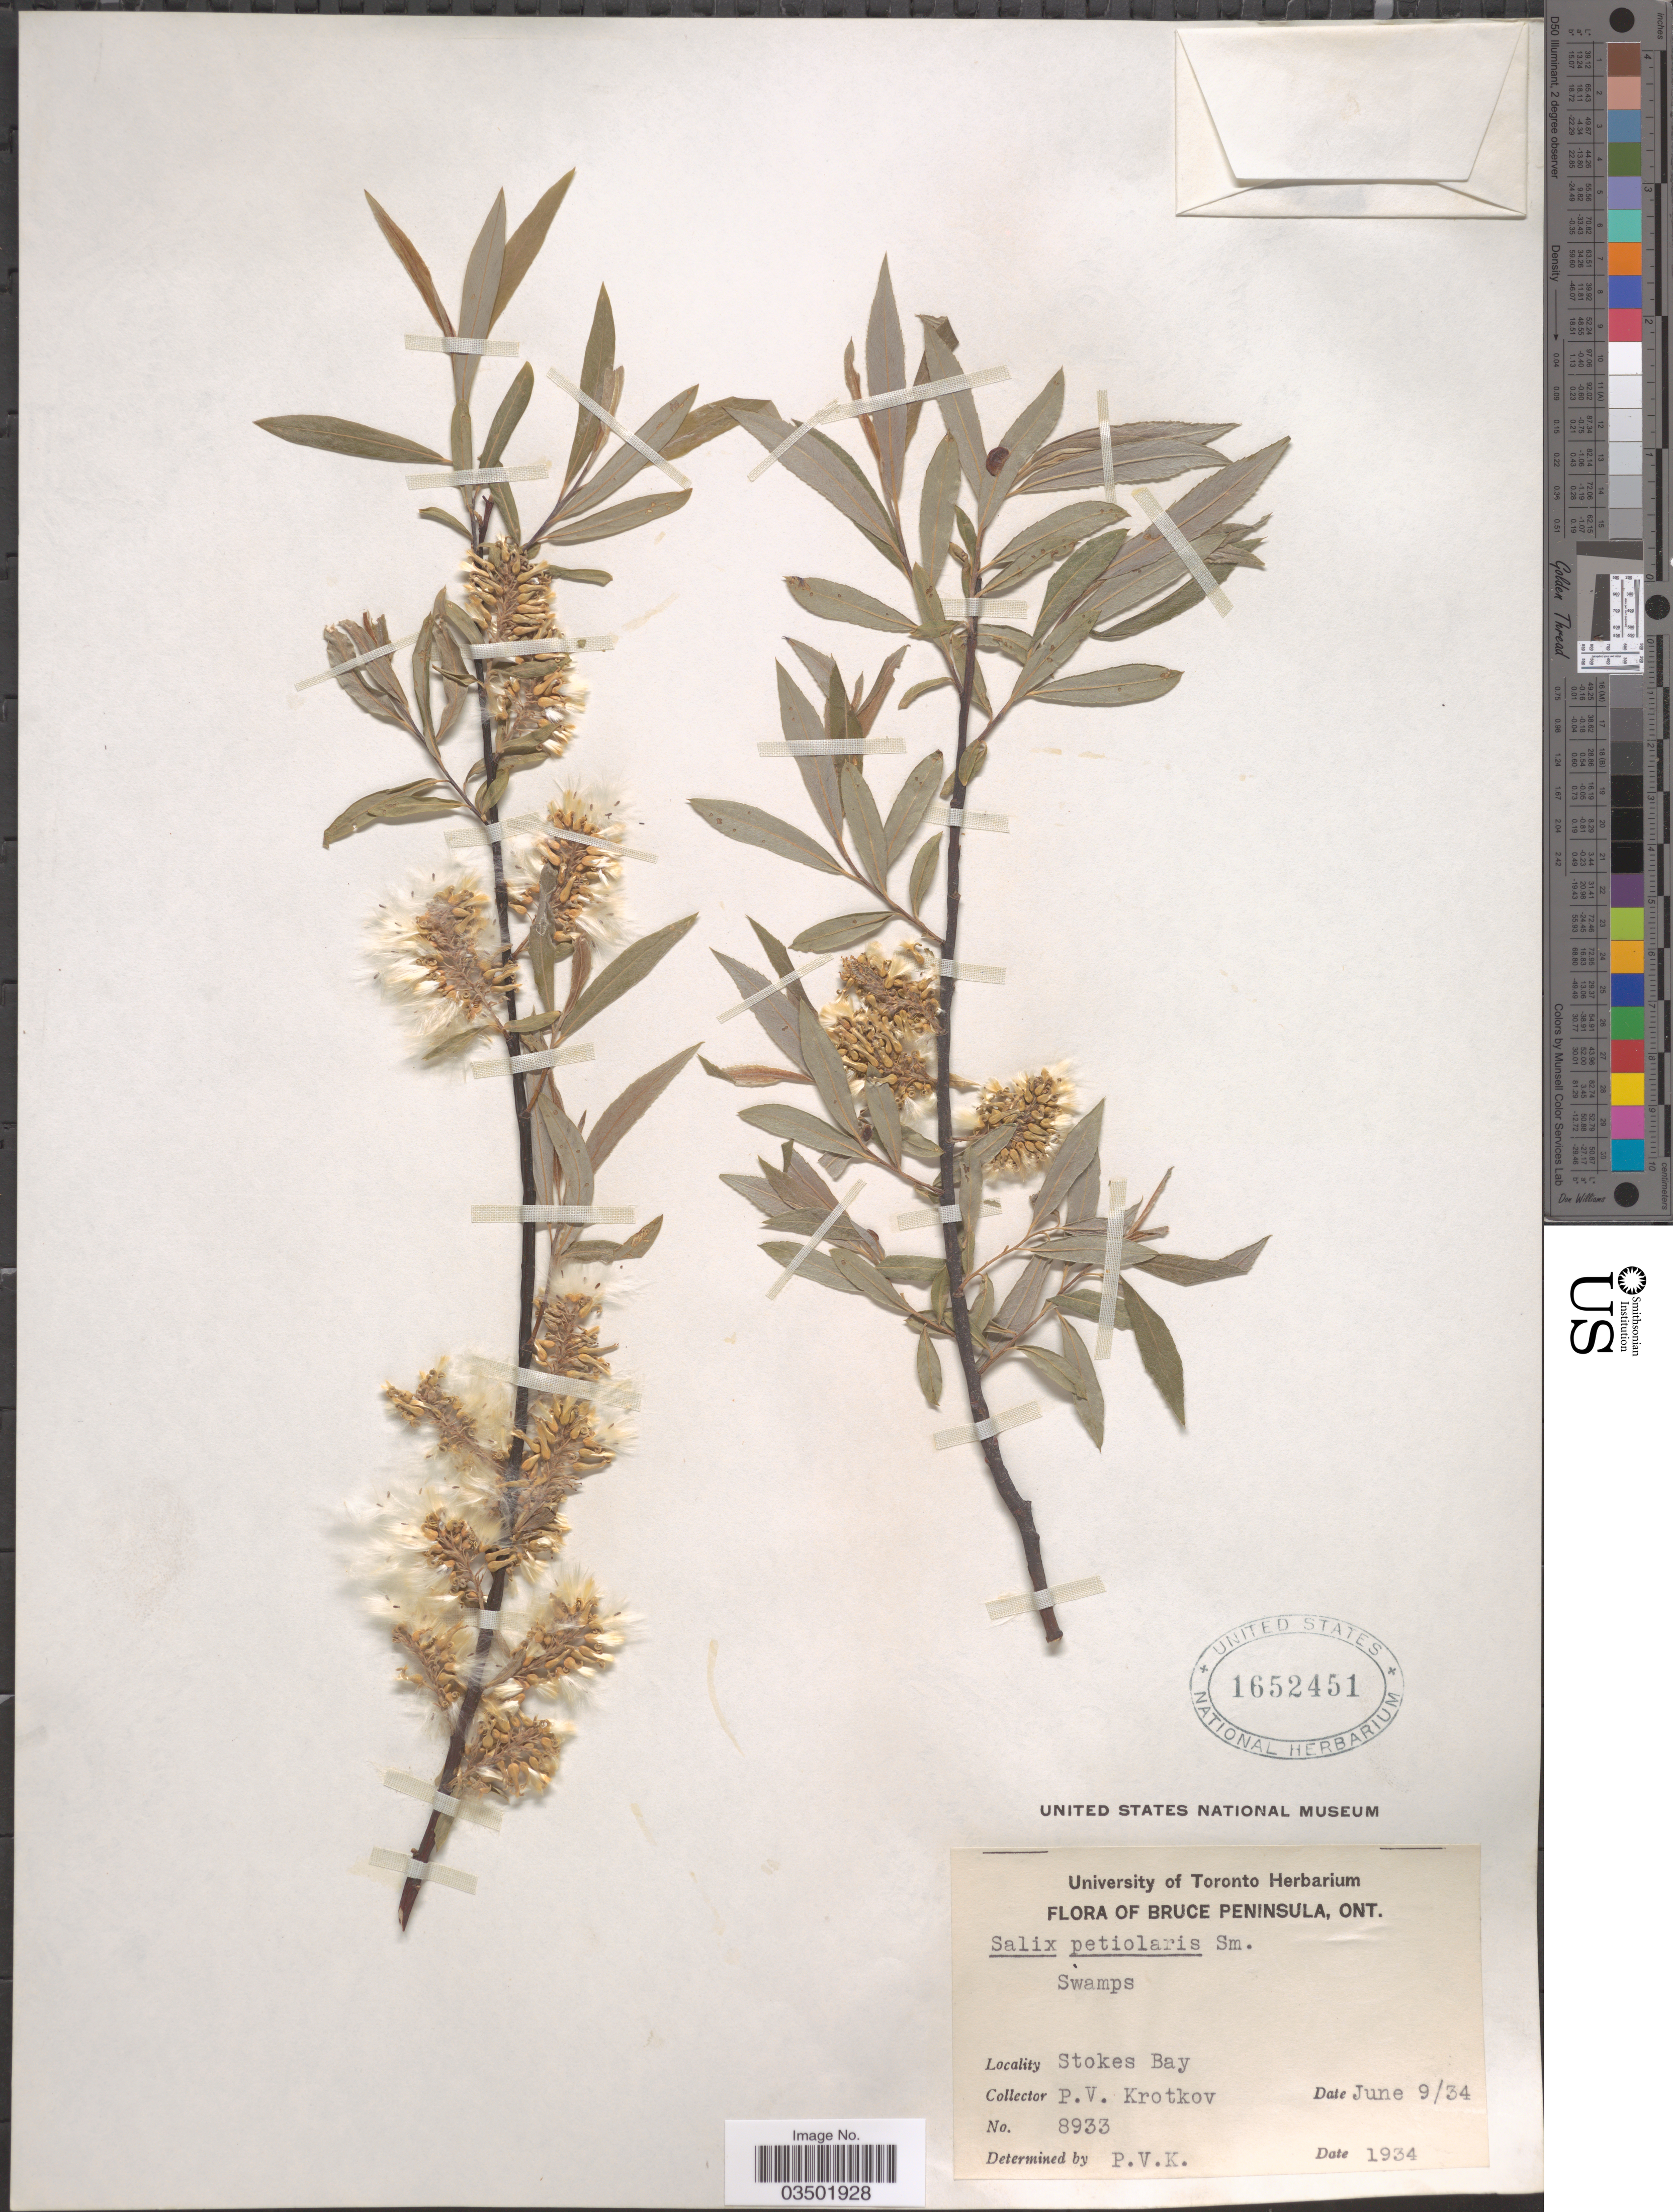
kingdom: Plantae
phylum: Tracheophyta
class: Magnoliopsida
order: Malpighiales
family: Salicaceae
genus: Salix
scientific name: Salix petiolaris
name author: Sm.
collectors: P. V. Krotkov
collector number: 8933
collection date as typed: Transcribed d/m/y: 9/6/34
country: Canada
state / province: Ontario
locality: Bruce Peninsula. Stokes Bay.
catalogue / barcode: US 1652451